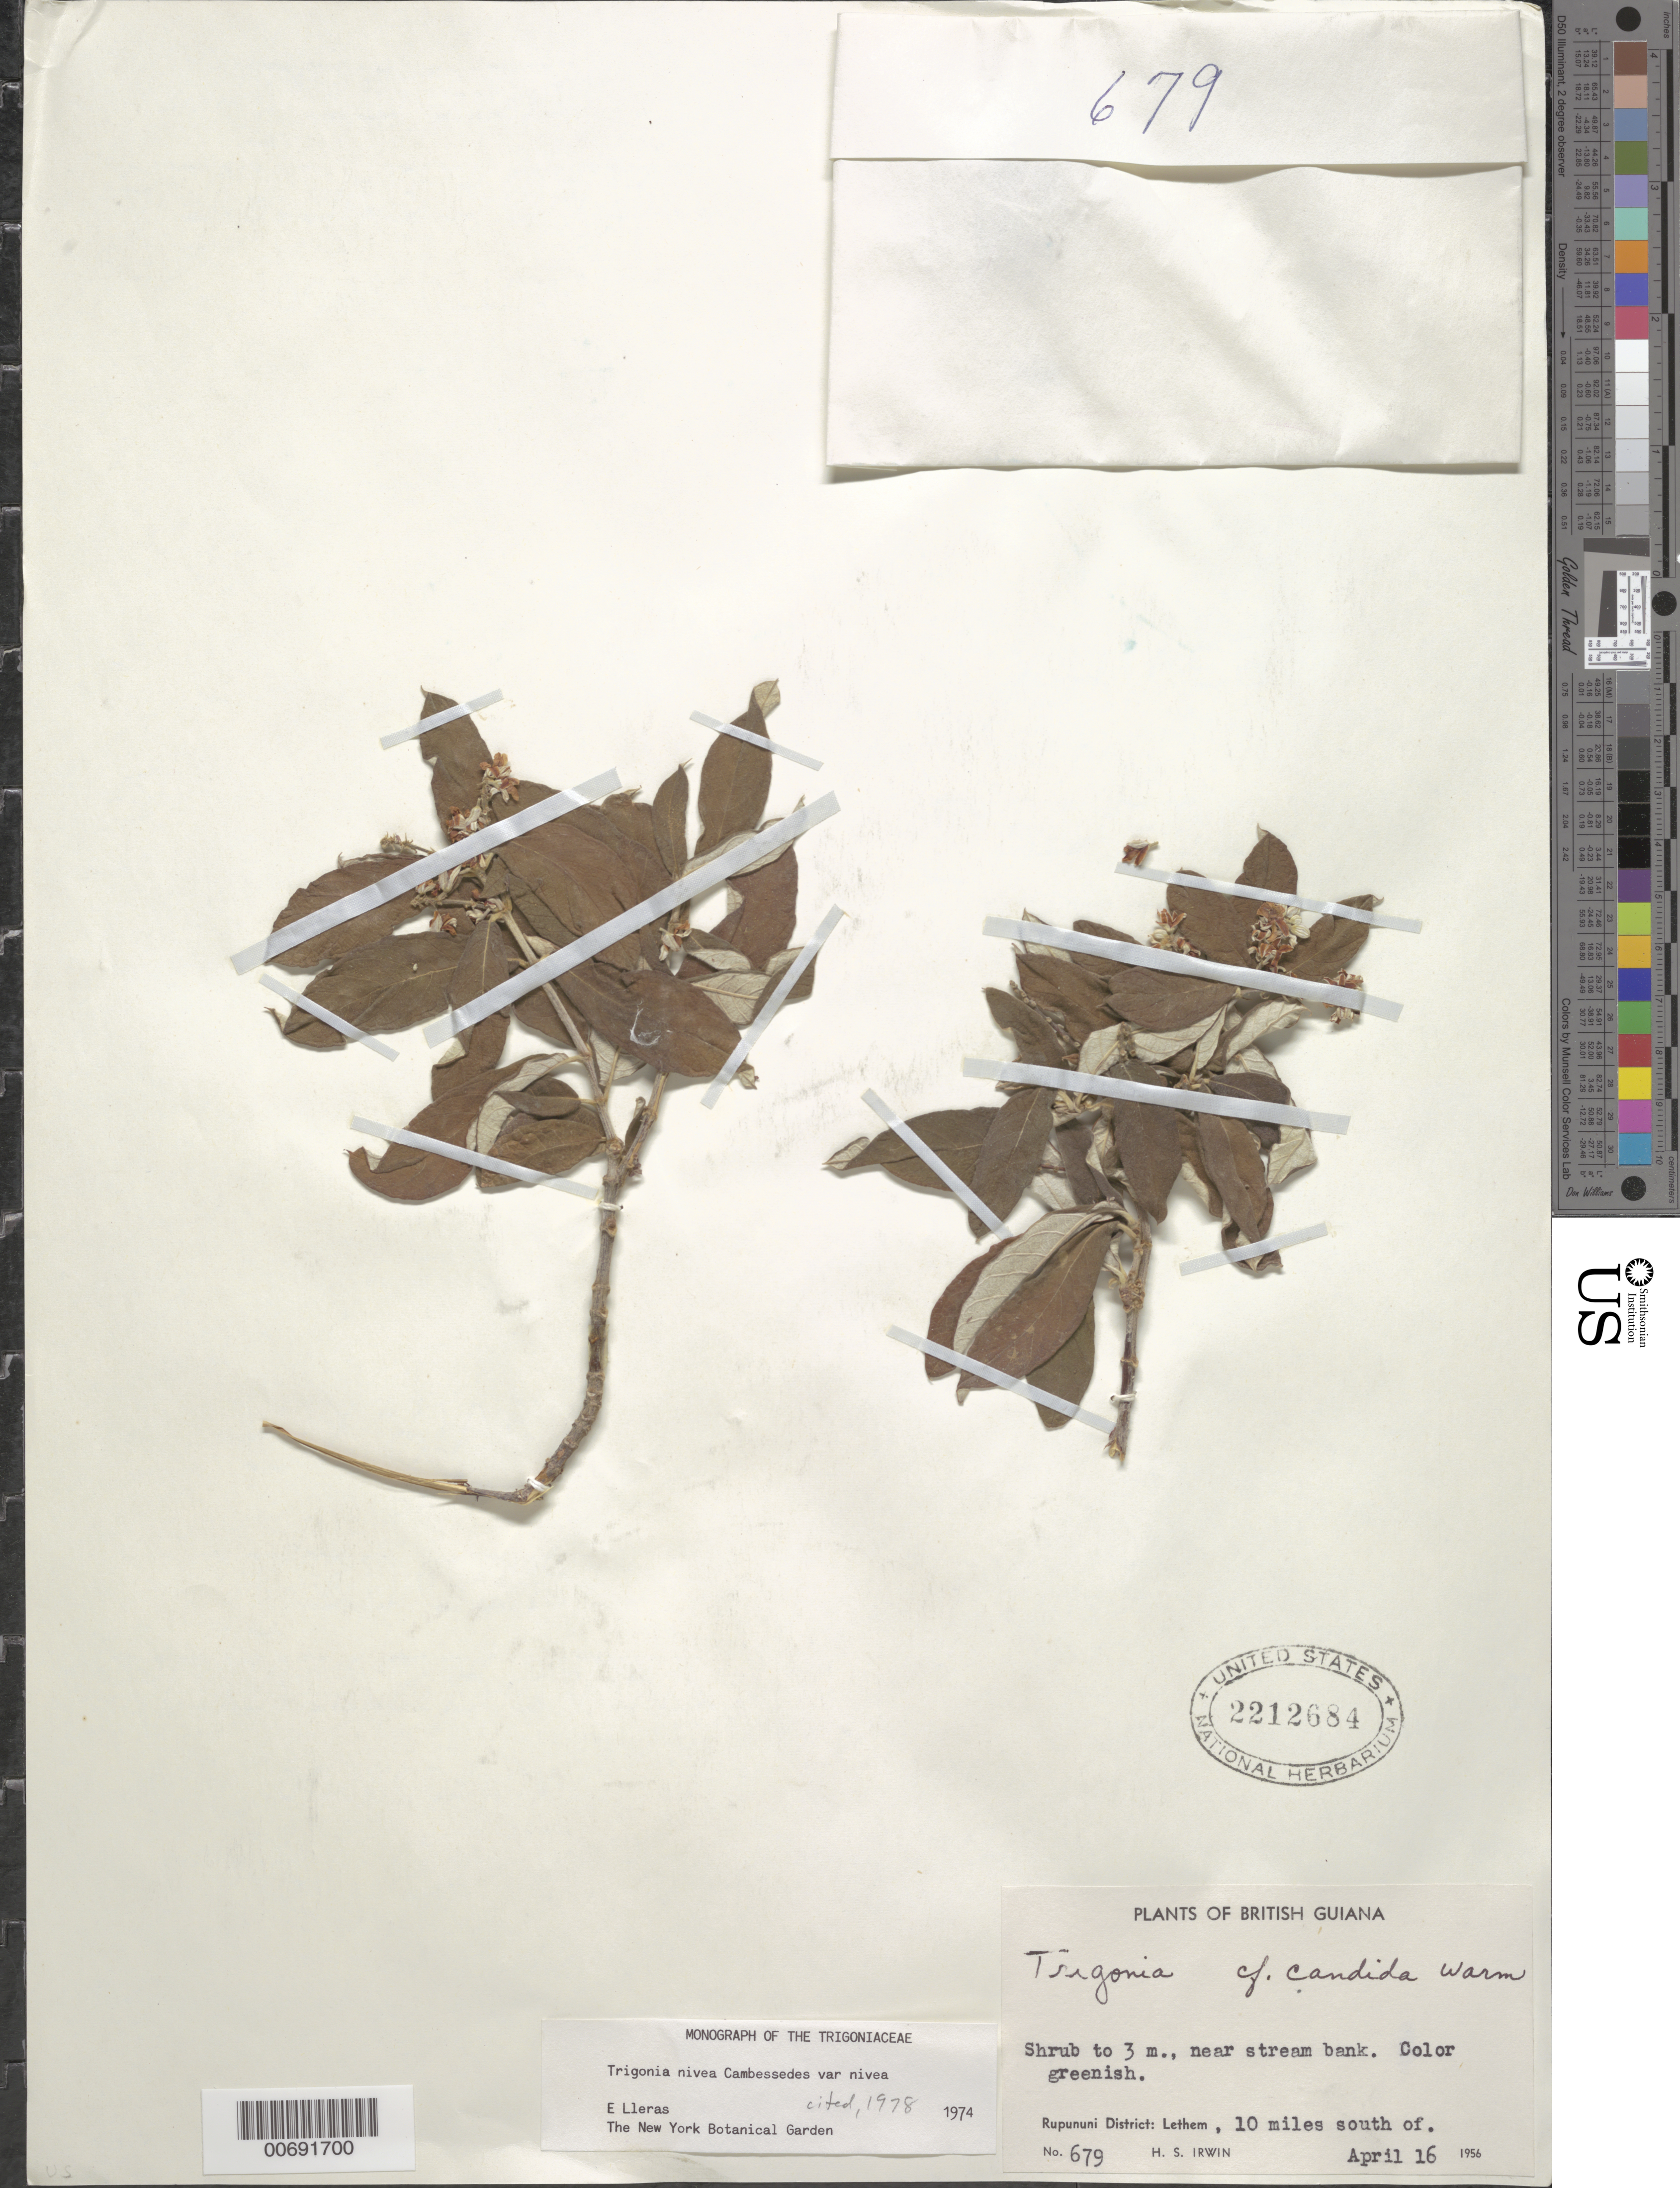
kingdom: Plantae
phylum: Tracheophyta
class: Magnoliopsida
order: Malpighiales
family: Trigoniaceae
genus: Trigonia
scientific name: Trigonia nivea var. nivea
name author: Cambess.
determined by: Lleras, E.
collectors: H. Irwin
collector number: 679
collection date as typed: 16-Apr-56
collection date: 1956-04-16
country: Guyana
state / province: U. Takutu-U. Essequibo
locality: Rupununi Dist., 10 mi. S of Lethem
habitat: Stream bank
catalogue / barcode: US 2212684